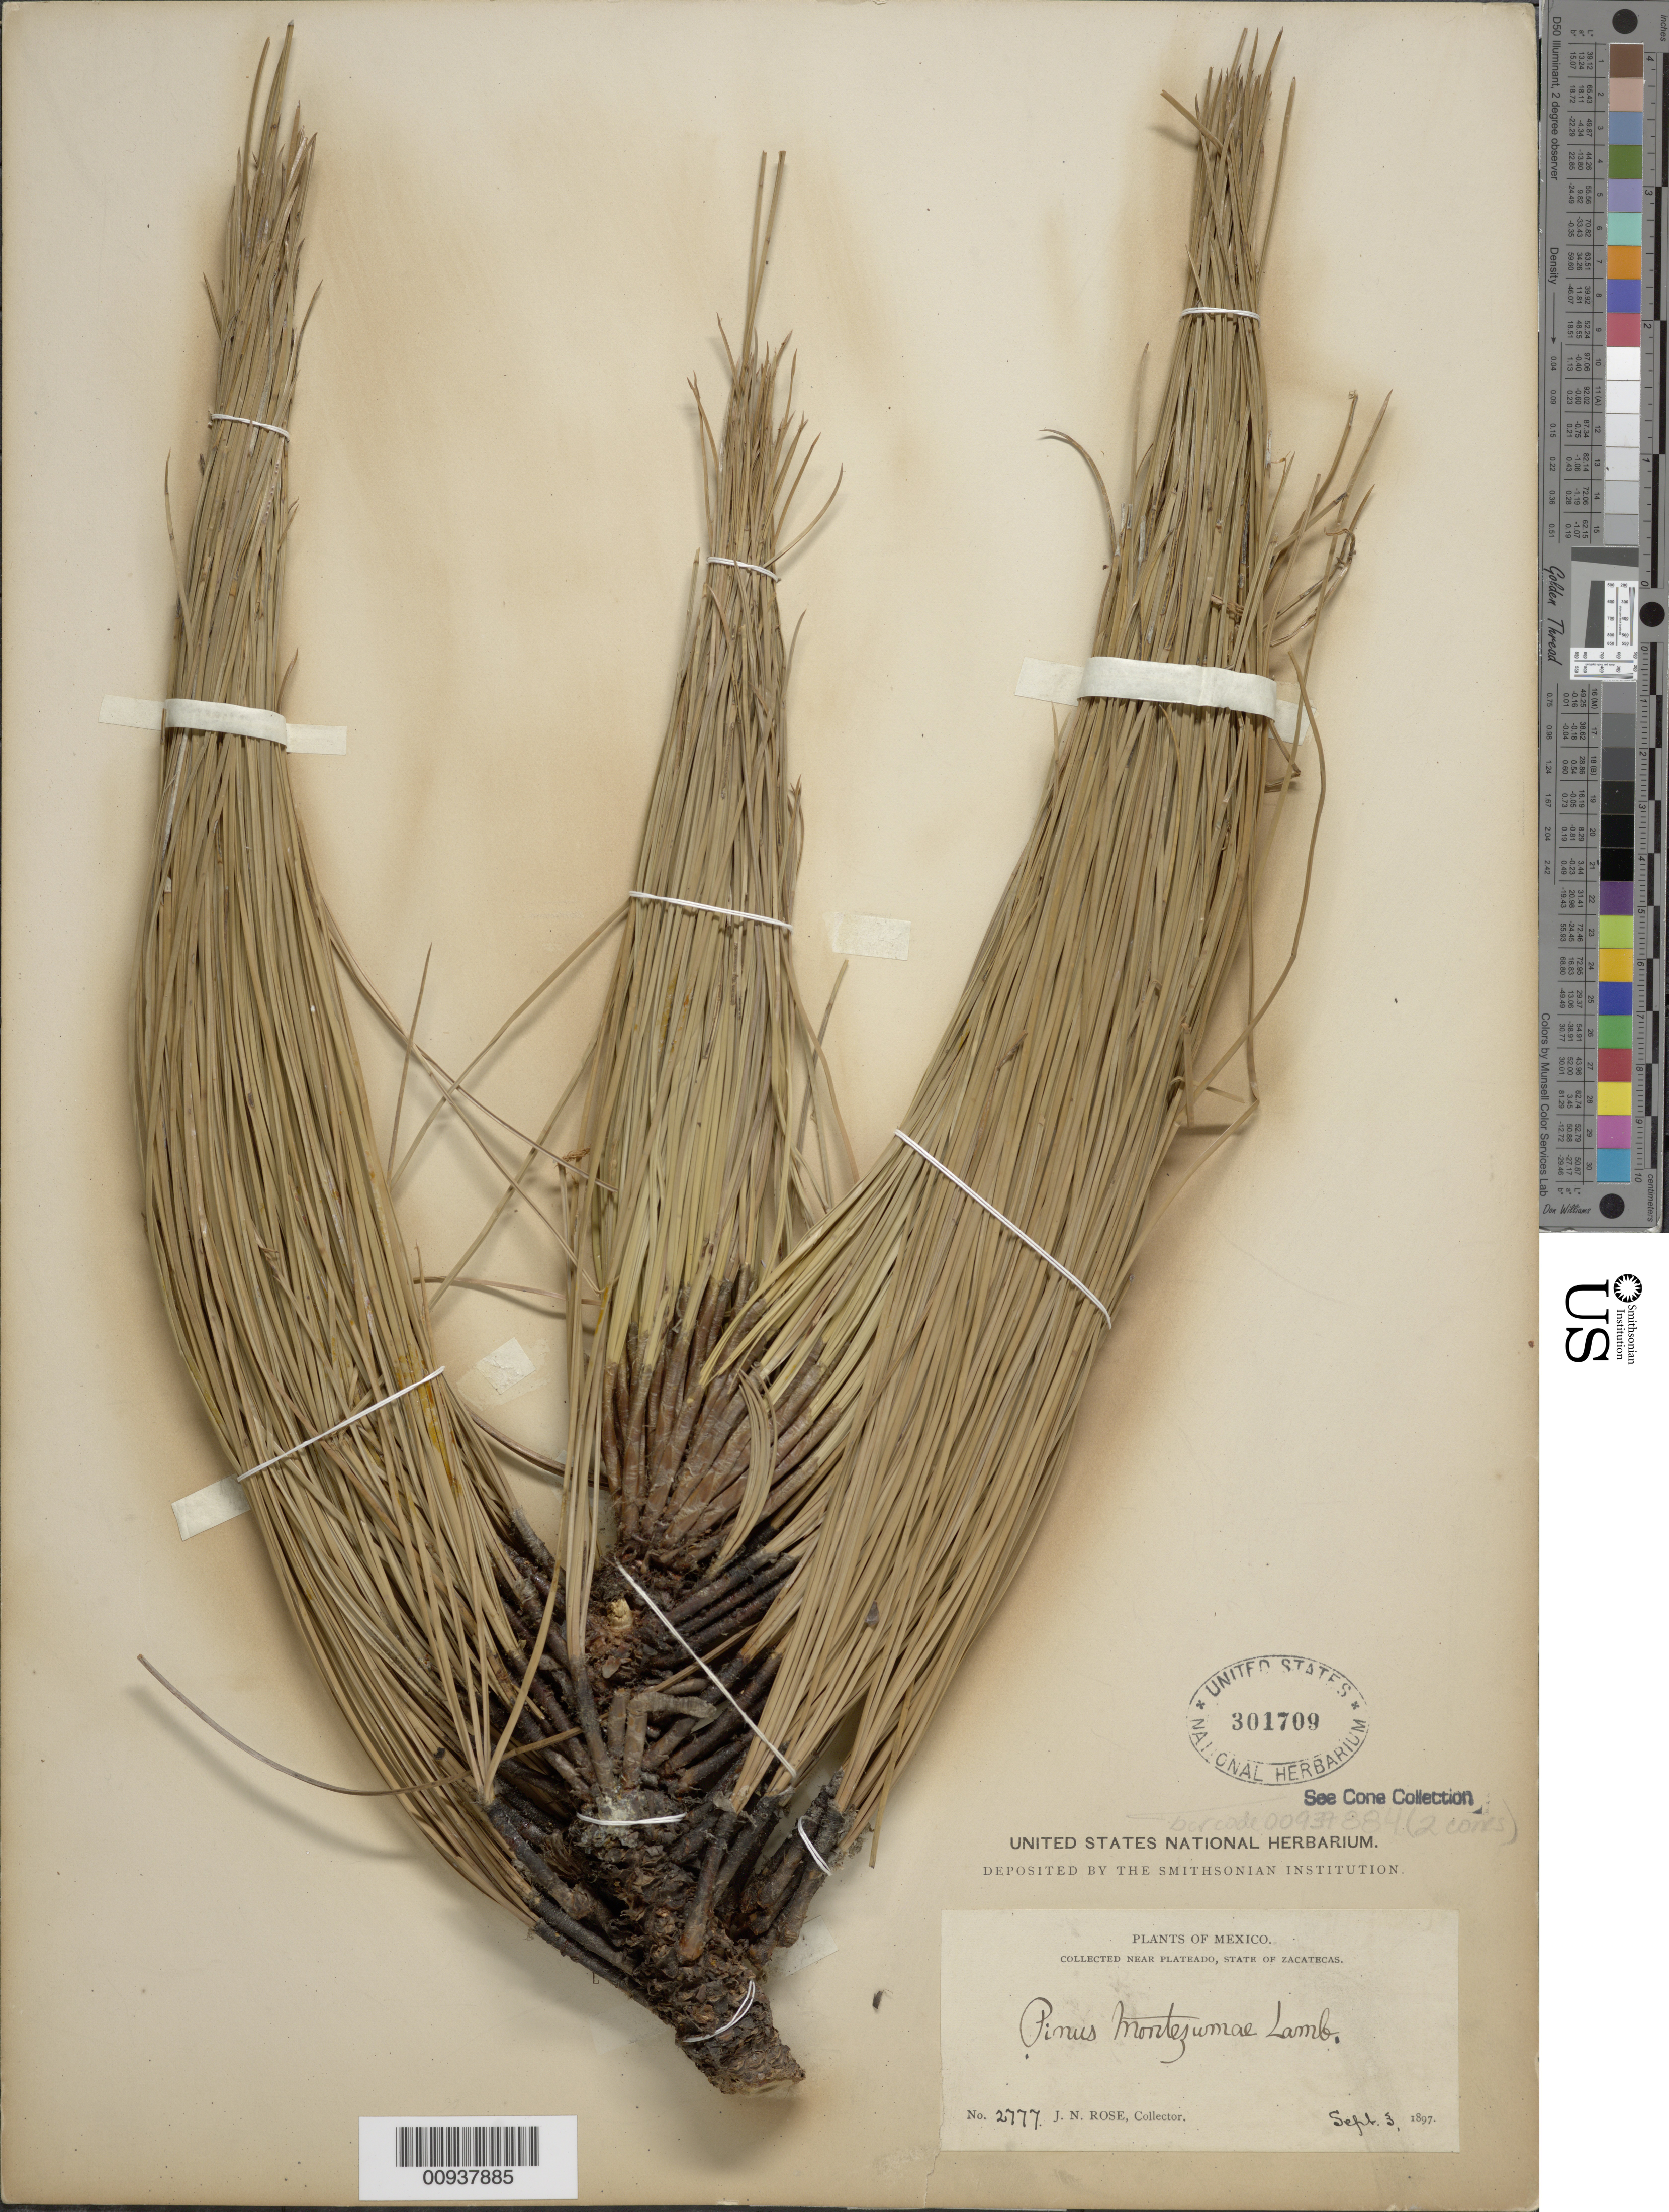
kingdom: Plantae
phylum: Tracheophyta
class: Pinopsida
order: Pinales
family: Pinaceae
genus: Pinus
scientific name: Pinus montezumae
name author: Lamb.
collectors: J. N. Rose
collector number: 2777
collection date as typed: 03 Sep 1897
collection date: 1897-09-03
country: Mexico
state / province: Zacatecas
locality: Near Plateado.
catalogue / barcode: US 301709